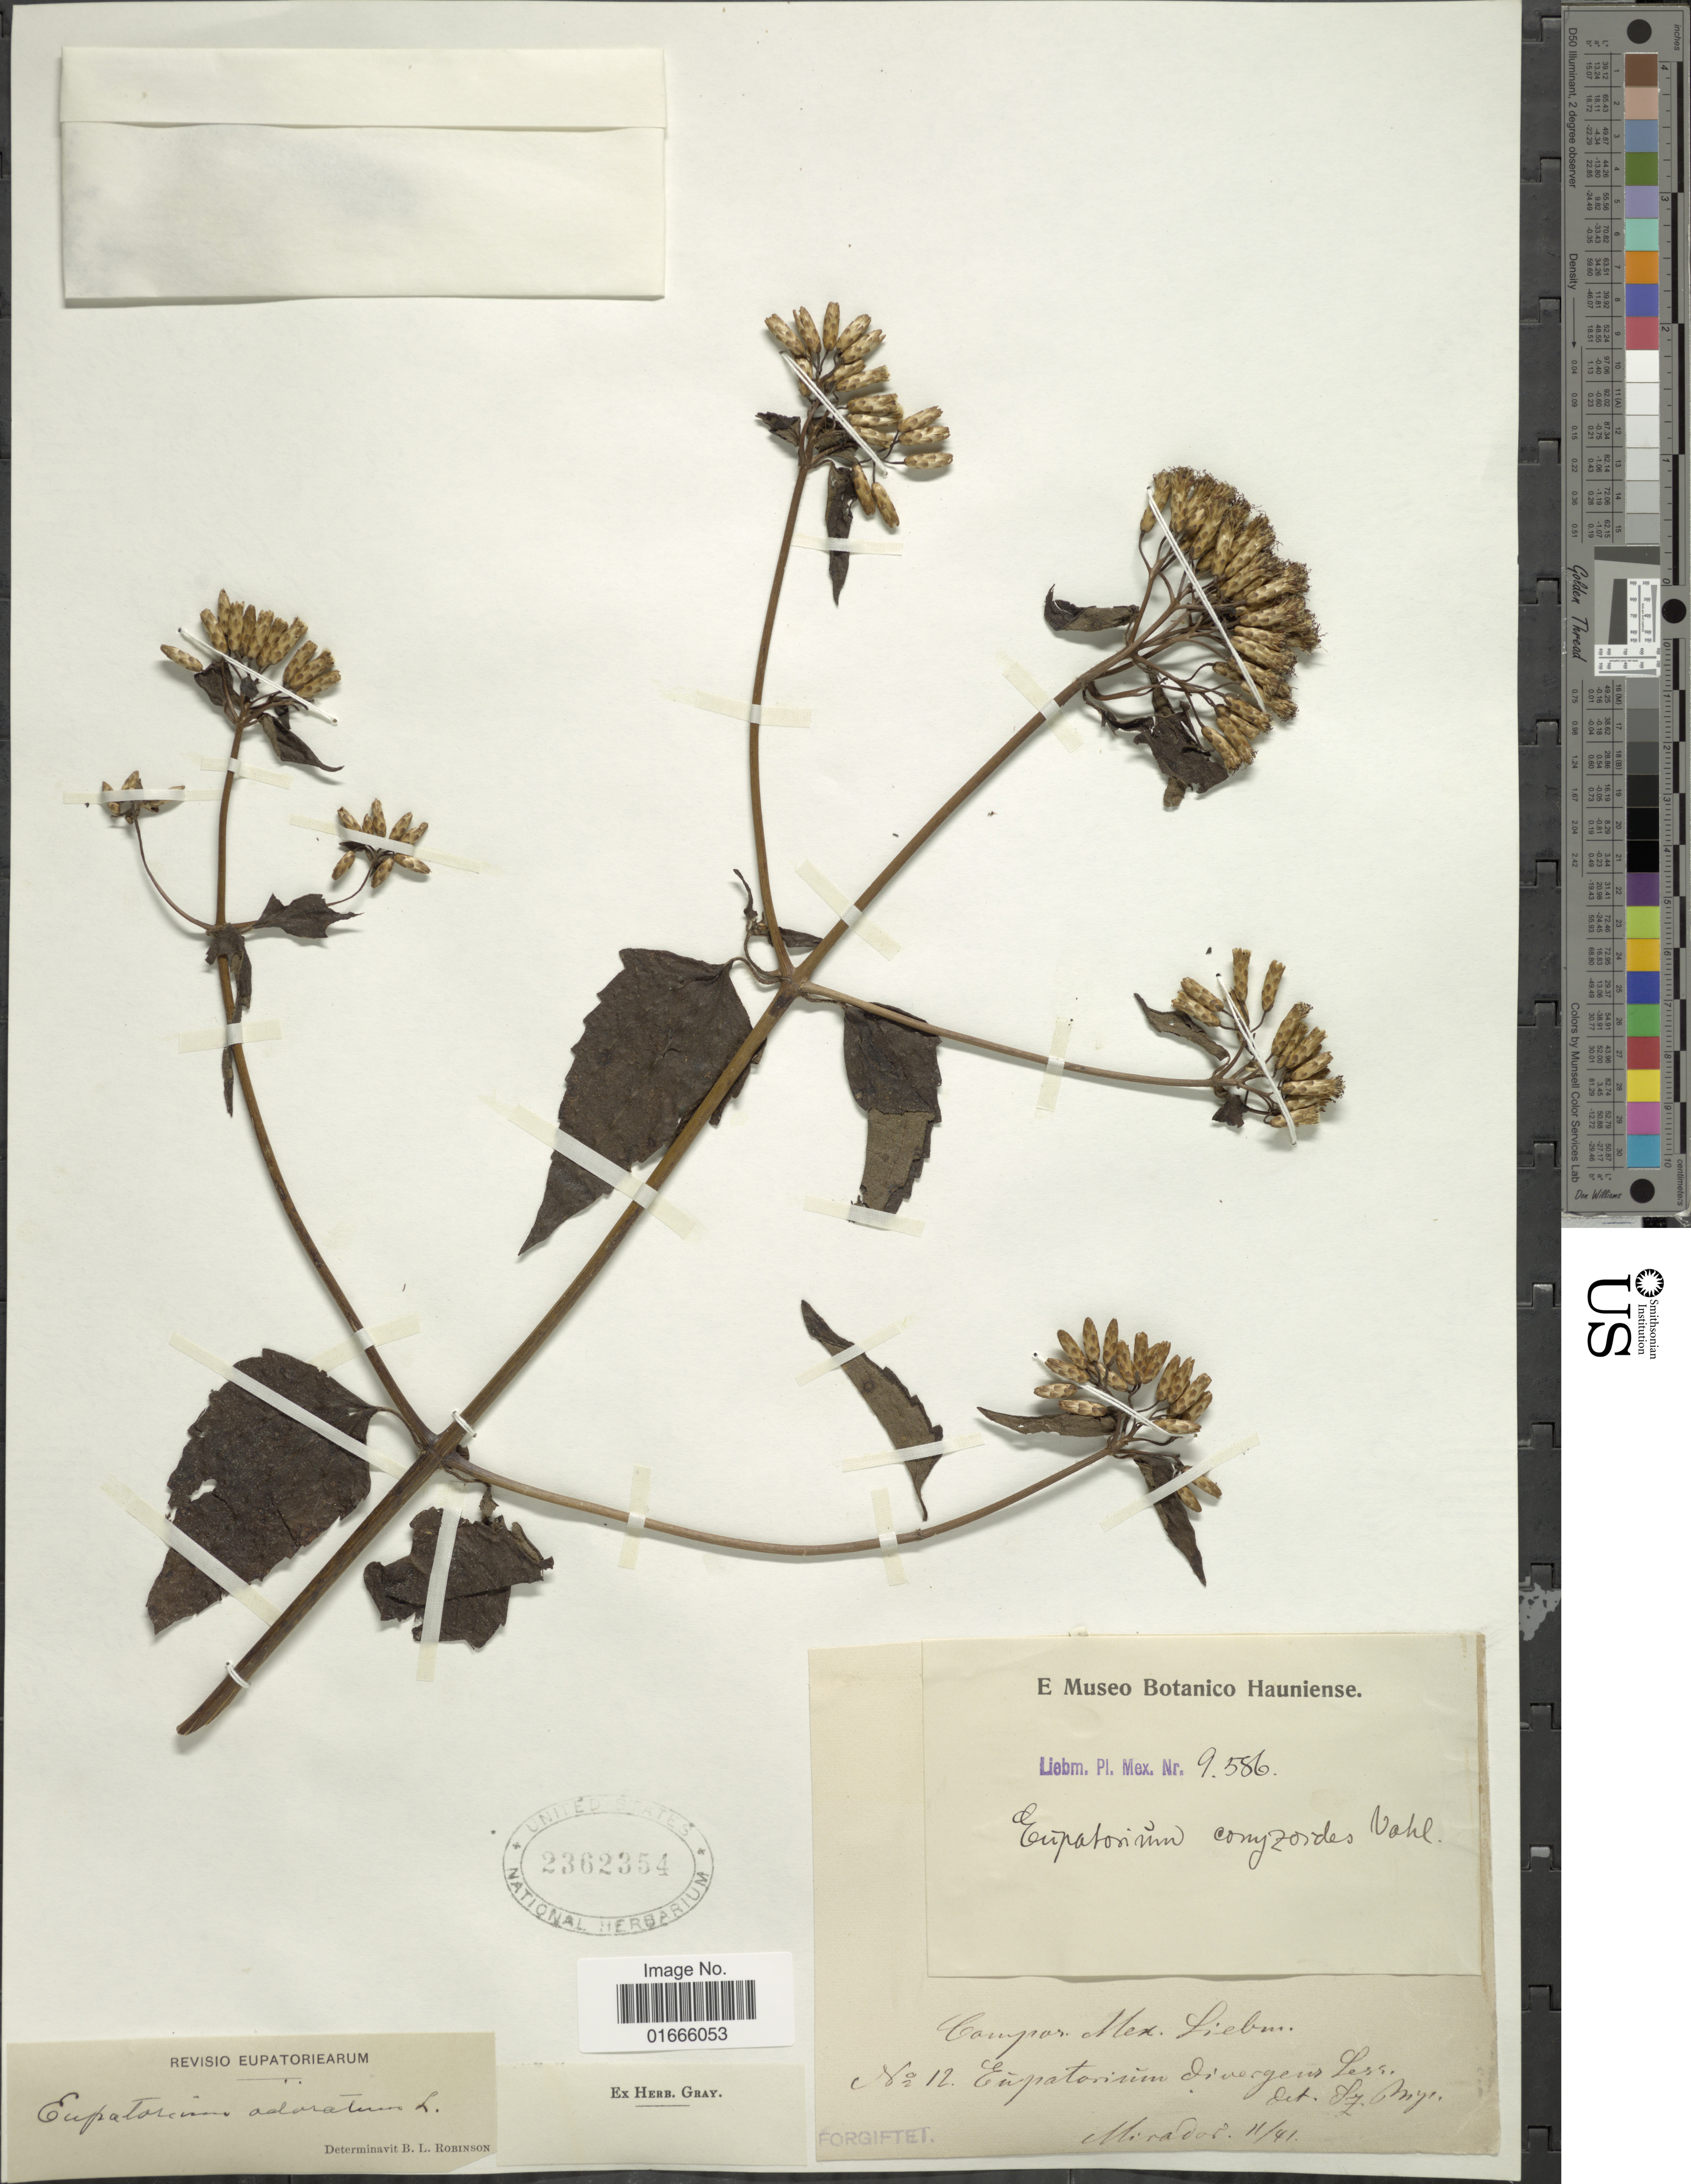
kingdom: Plantae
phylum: Tracheophyta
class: Magnoliopsida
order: Asterales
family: Asteraceae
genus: Chromolaena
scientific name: Chromolaena odorata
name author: (L.) R.M. King & H. Rob.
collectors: ex Mus. Bot. Hauniense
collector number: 12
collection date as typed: Transcribed d/m/y: /11/41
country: Mexico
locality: Campos. Mex., Mirador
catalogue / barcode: US 2362354